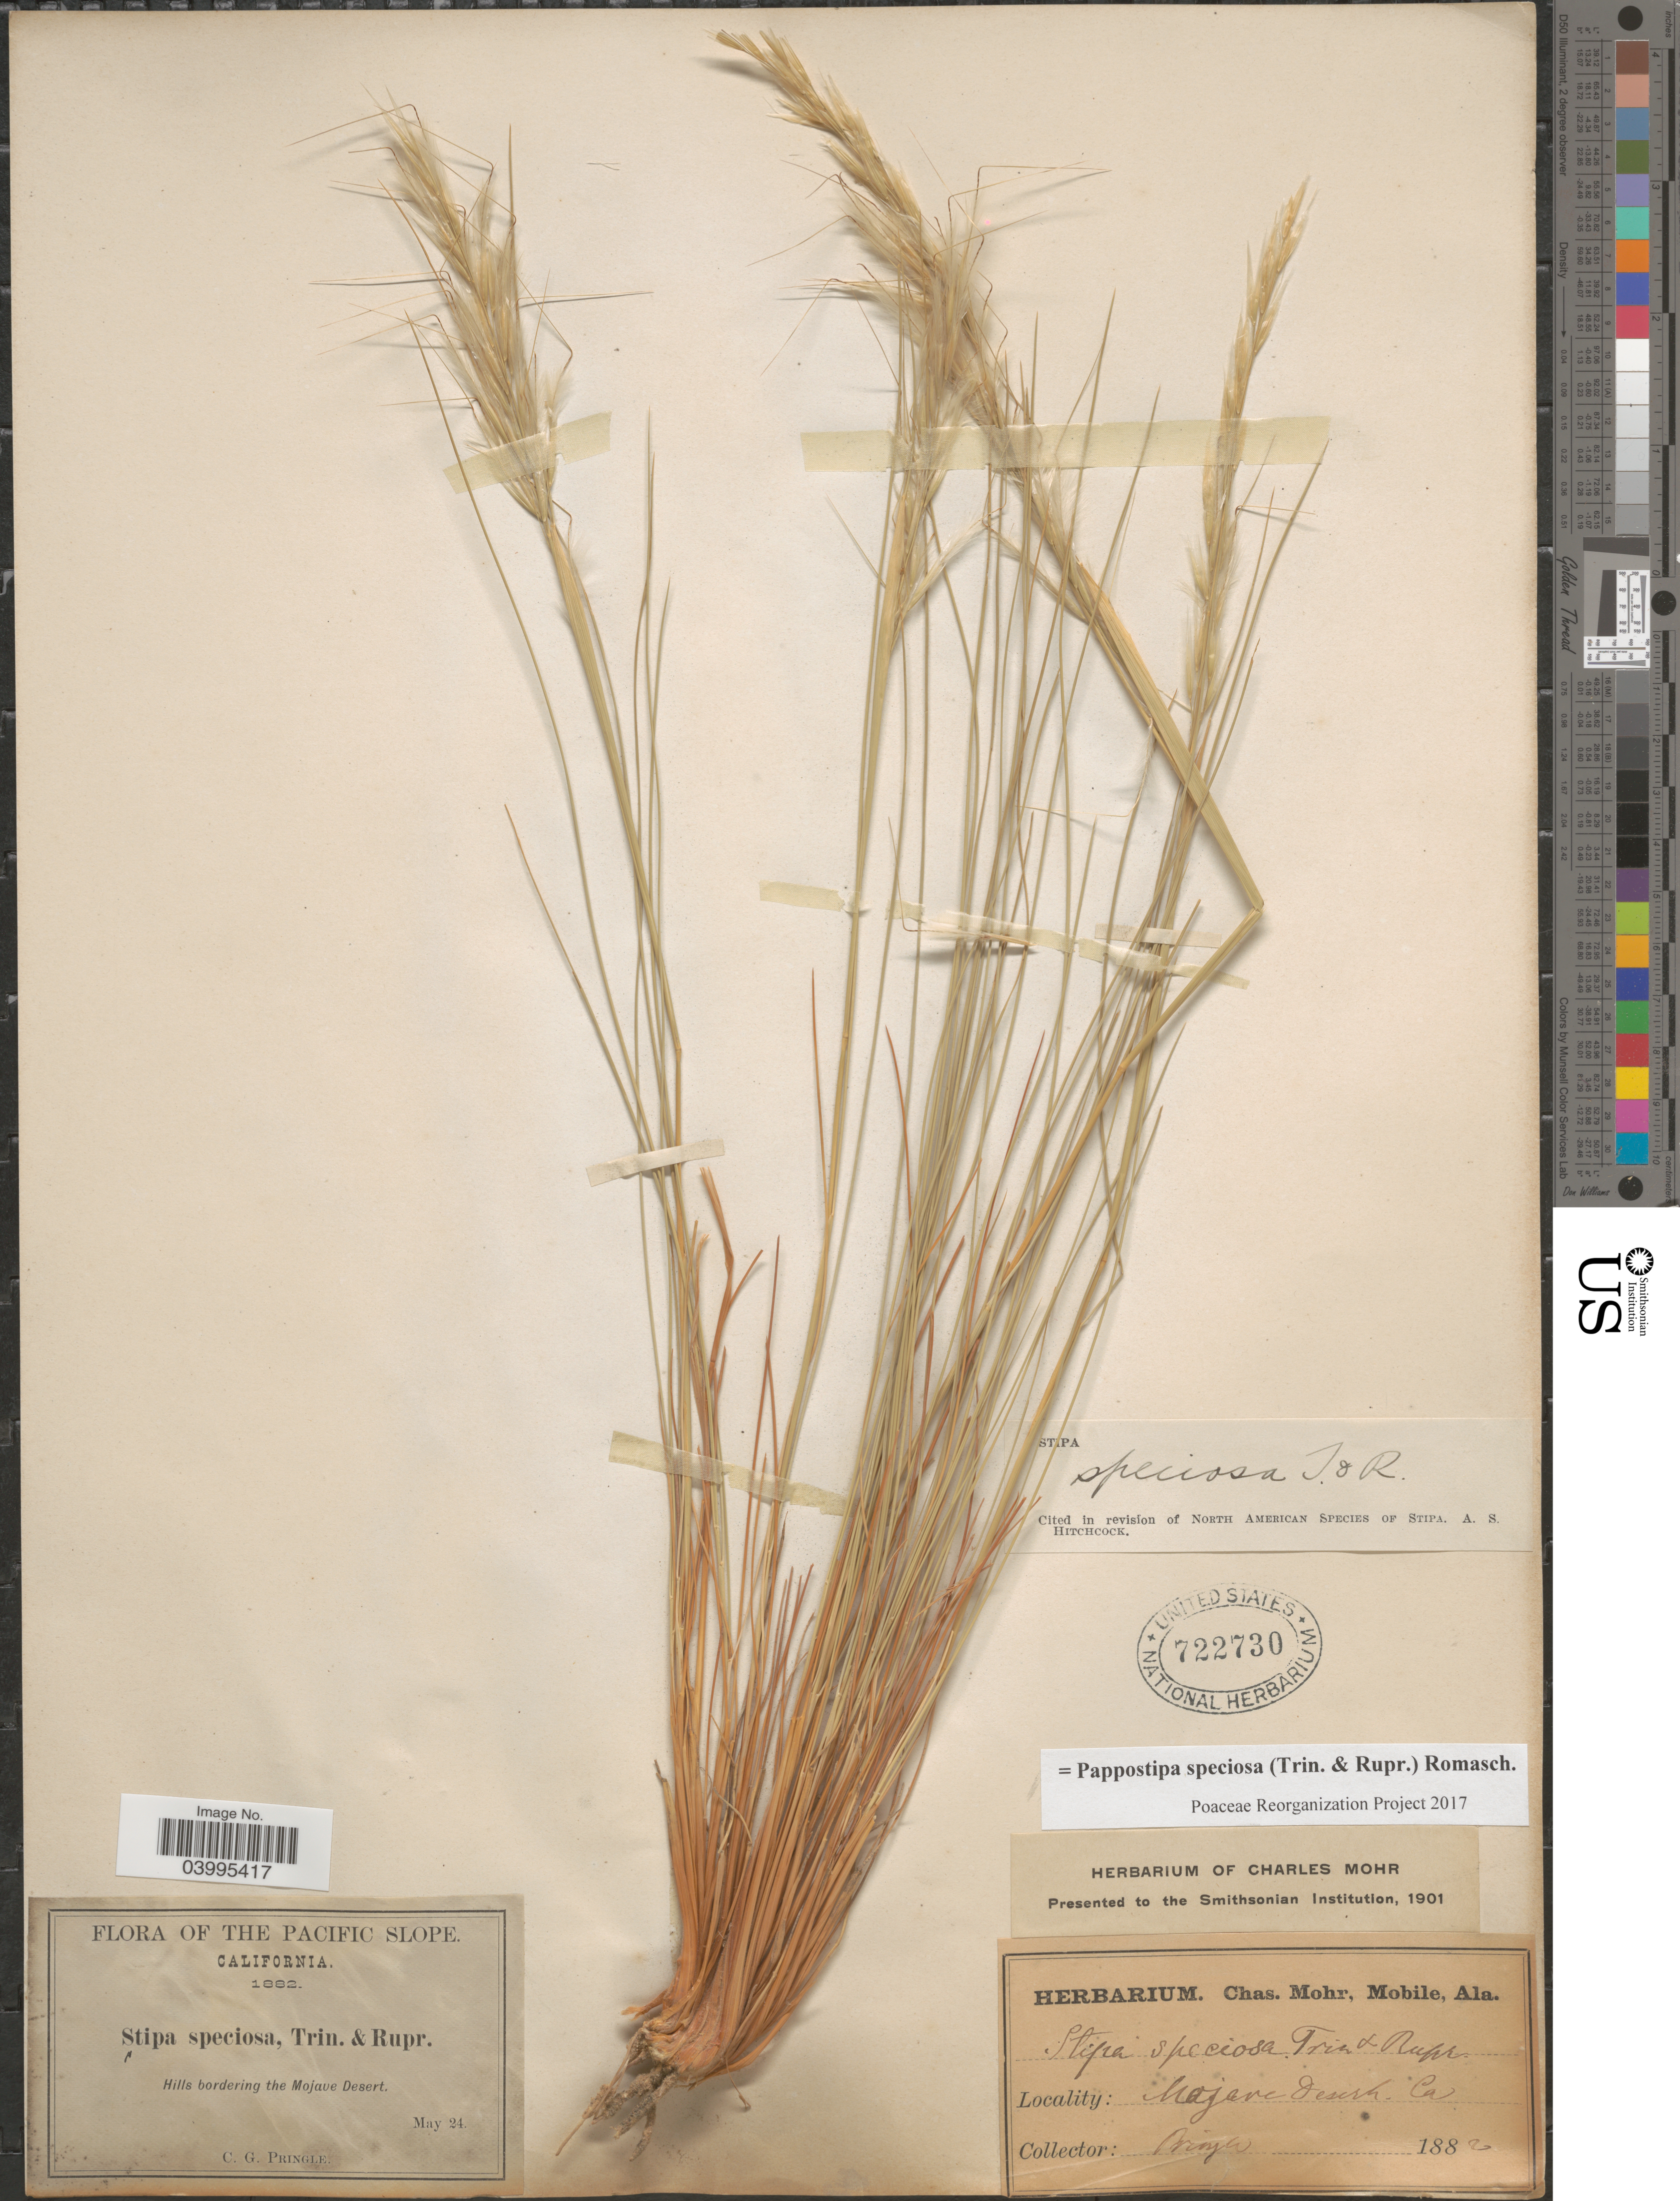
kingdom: Plantae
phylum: Tracheophyta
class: Liliopsida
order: Poales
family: Poaceae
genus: Pappostipa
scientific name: Pappostipa speciosa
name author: (Trin. & Rupr.) Romasch.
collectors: C. G. Pringle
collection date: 1882-05-24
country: United States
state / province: California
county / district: San Bernardino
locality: The Pacific Slope. Hills bordering the Mojave Desert.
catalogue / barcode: US 722730